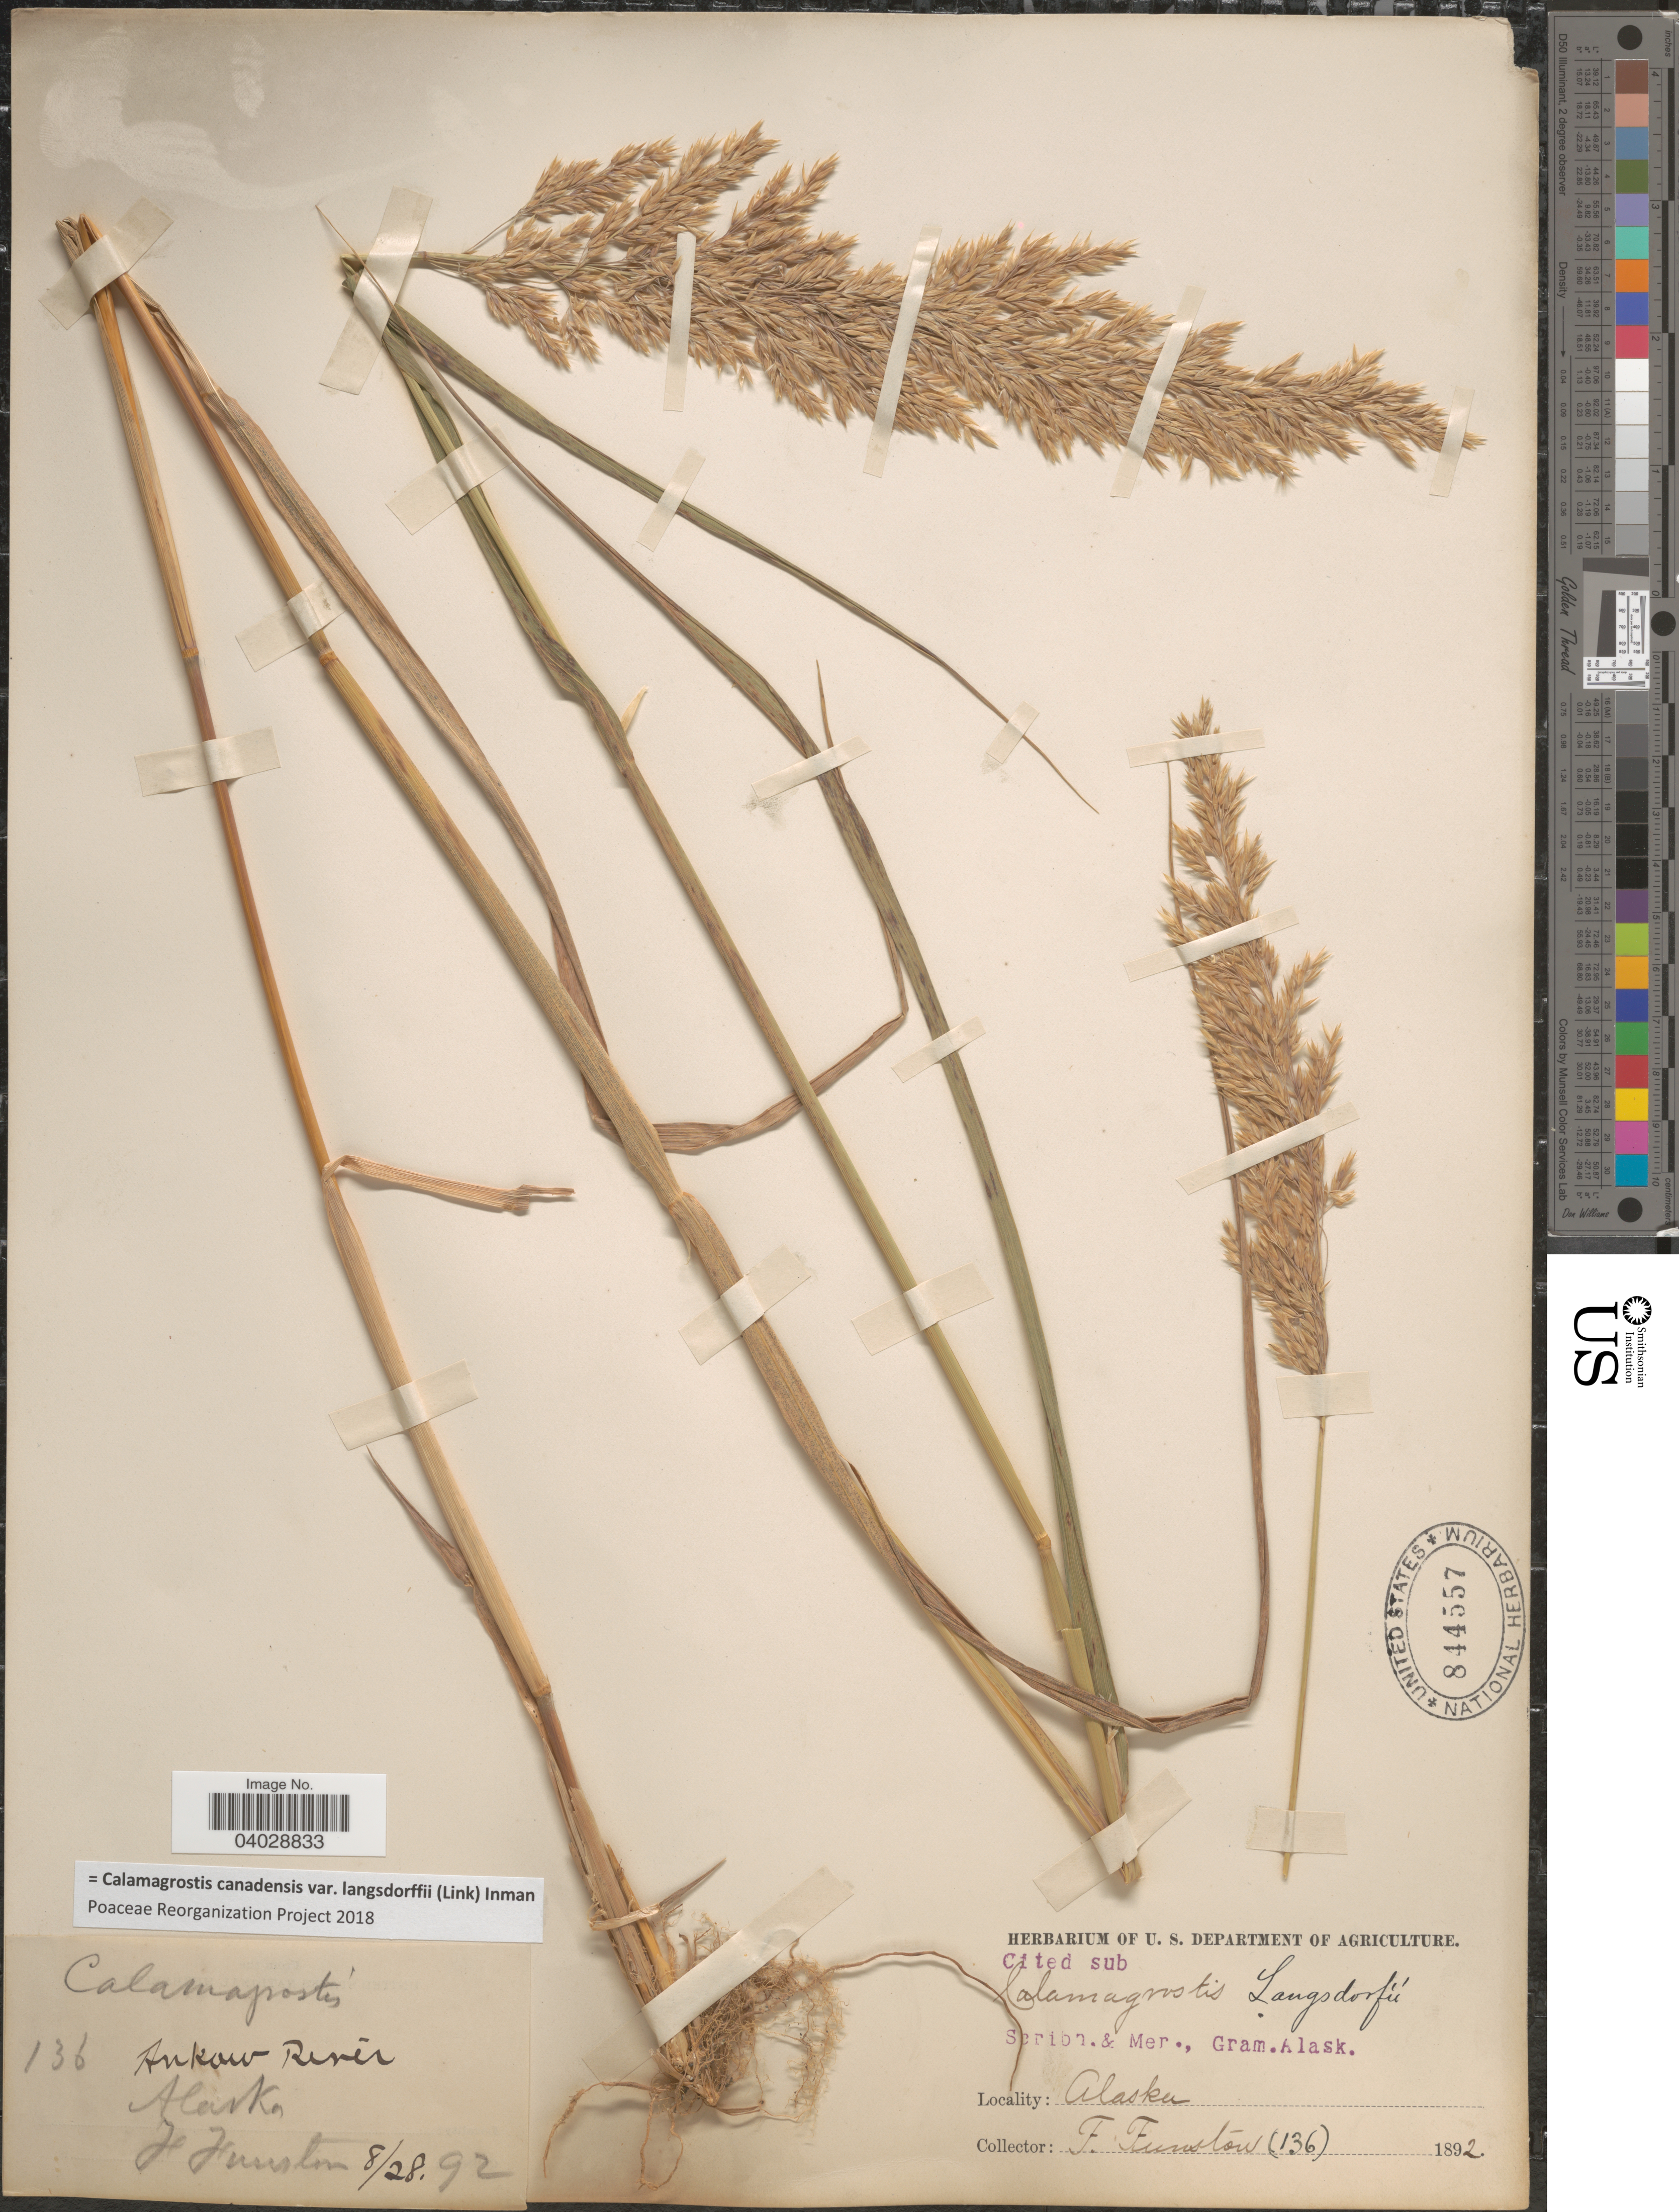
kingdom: Plantae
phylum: Tracheophyta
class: Liliopsida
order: Poales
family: Poaceae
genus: Calamagrostis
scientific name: Calamagrostis canadensis var. langsdorffii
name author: (Link) Inman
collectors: F. Funston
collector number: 136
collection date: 1892-08-28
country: United States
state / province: Alaska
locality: Ankow River.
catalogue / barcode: US 844557